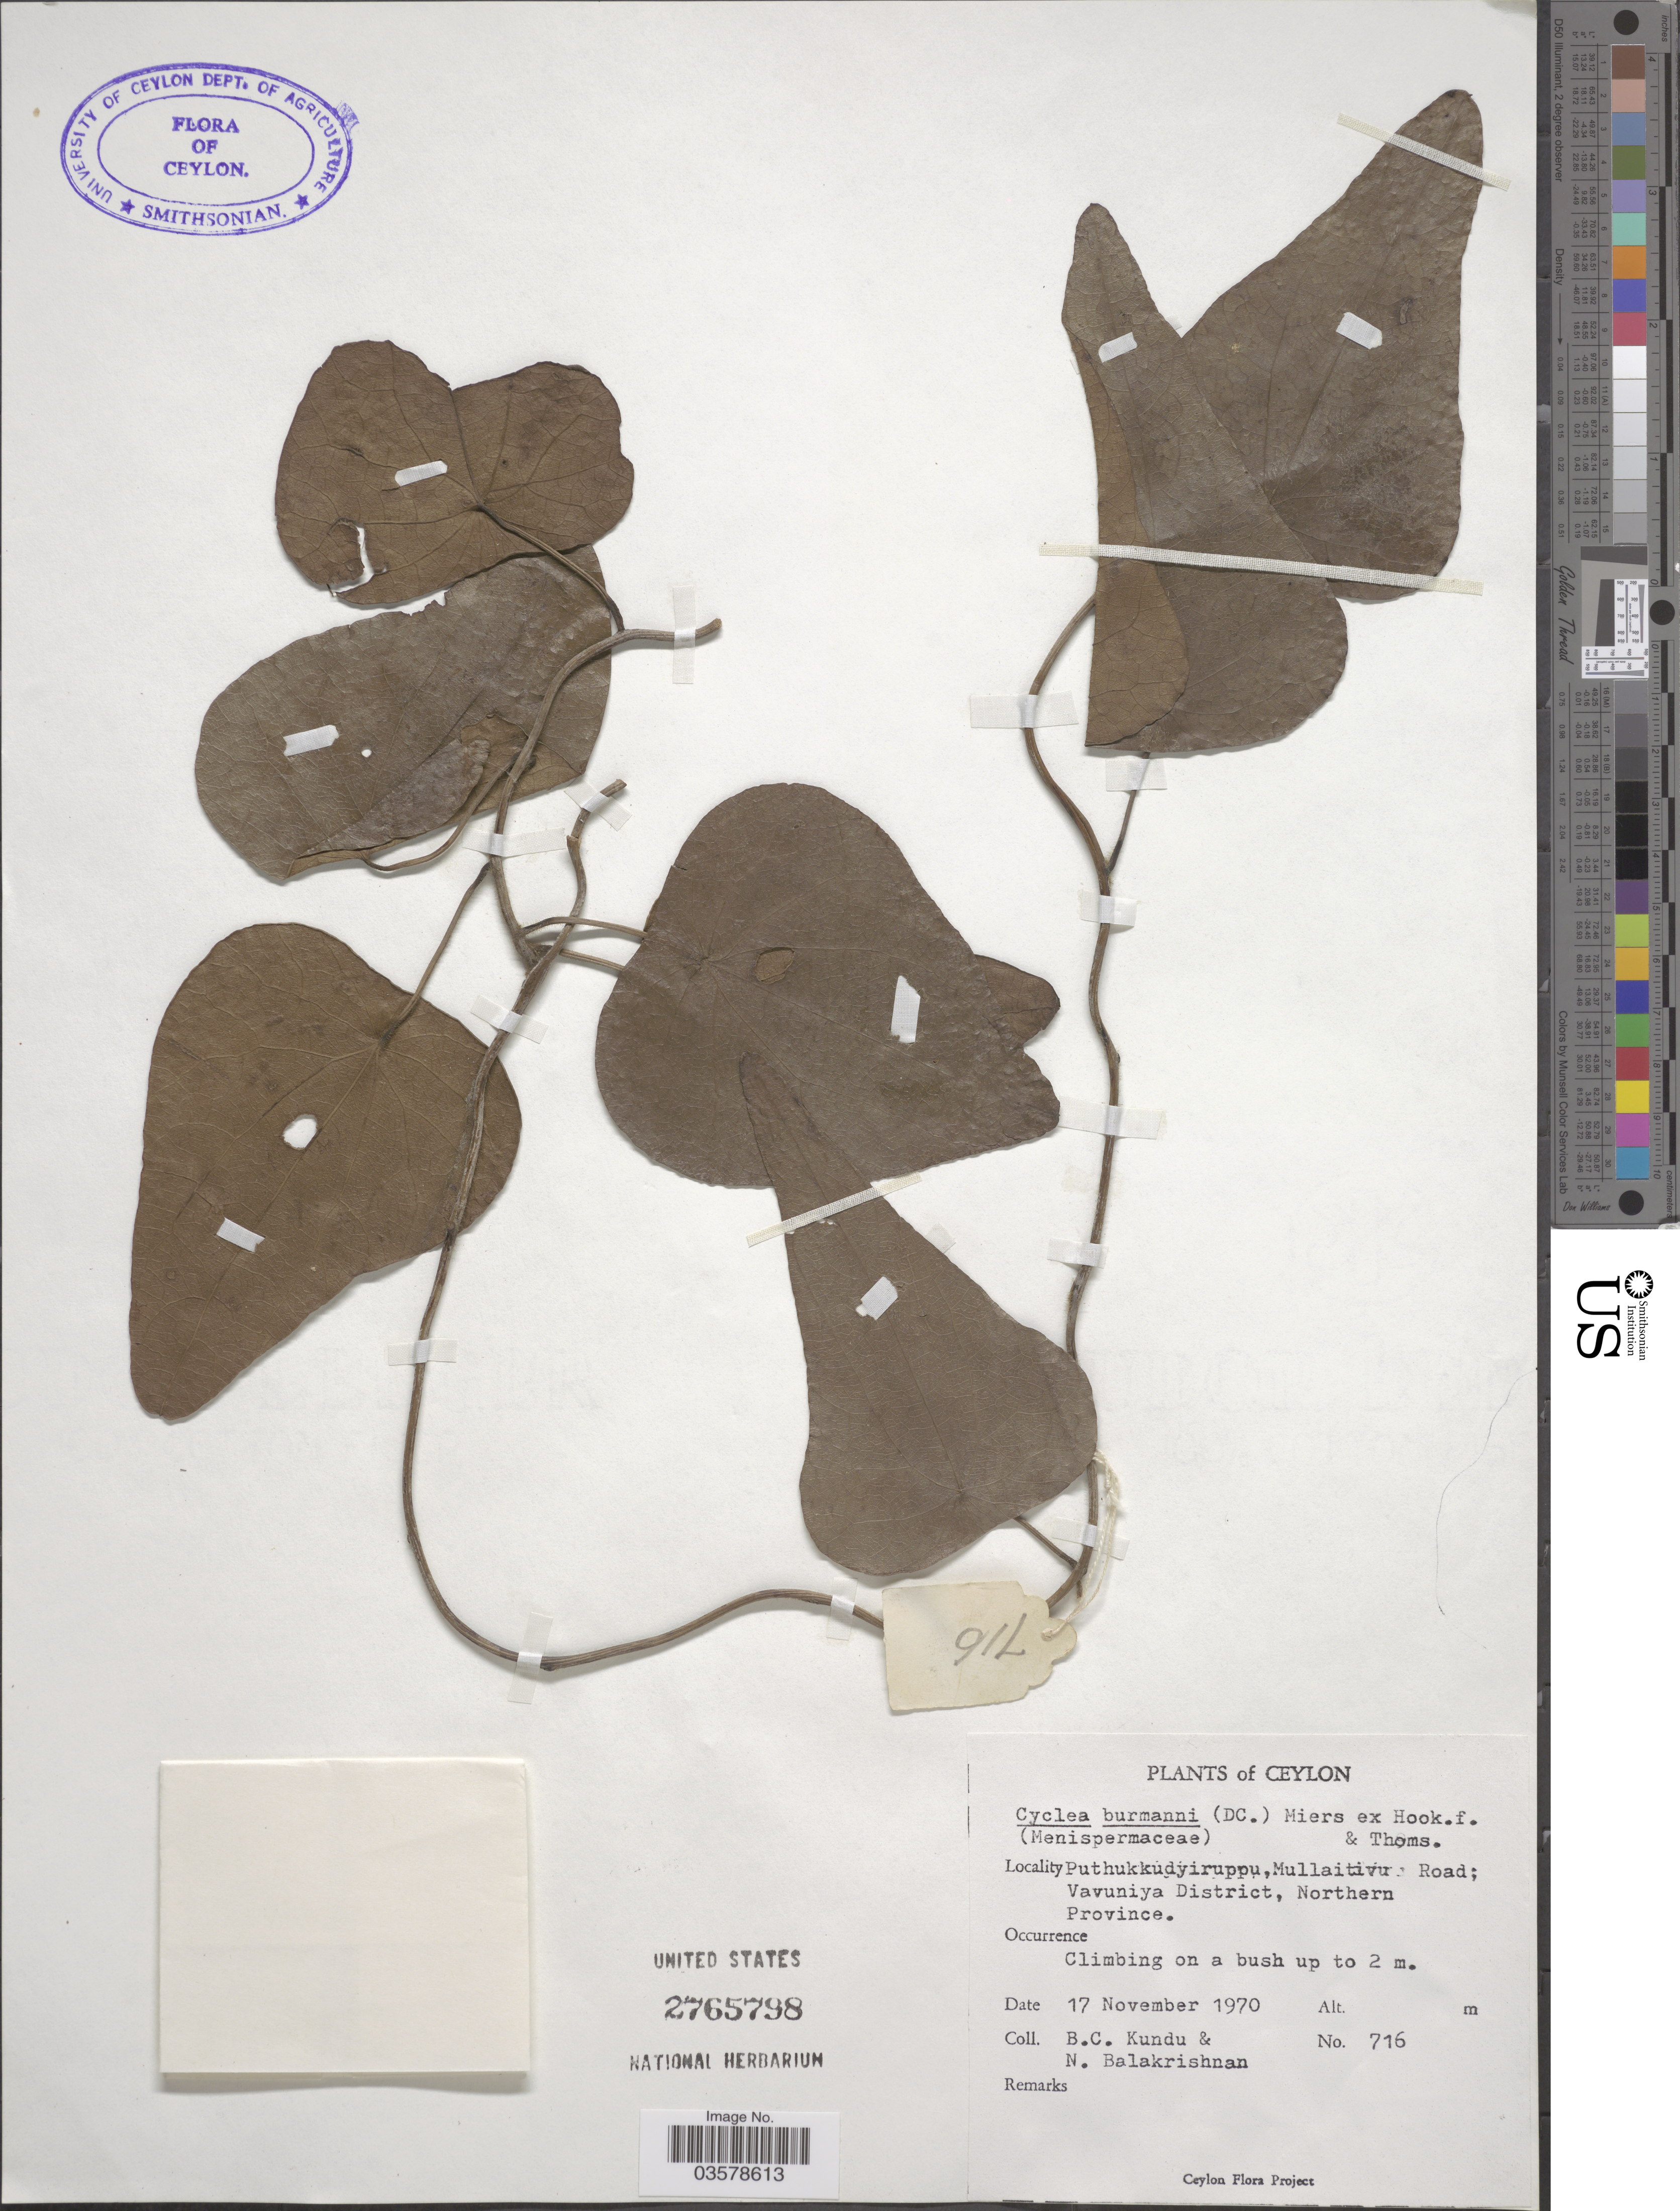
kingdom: Plantae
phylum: Tracheophyta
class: Magnoliopsida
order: Ranunculales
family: Menispermaceae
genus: Cyclea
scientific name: Cyclea peltata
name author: (Lam.) Hook. f. & Thomson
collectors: B. C. Kundu & N. Balakrishnan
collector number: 716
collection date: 1970-11-17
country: Sri Lanka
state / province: Northern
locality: Ceylon. Puthukkudyiruppu, Mullaitivu Road; Vavuniya District.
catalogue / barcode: US 2765798